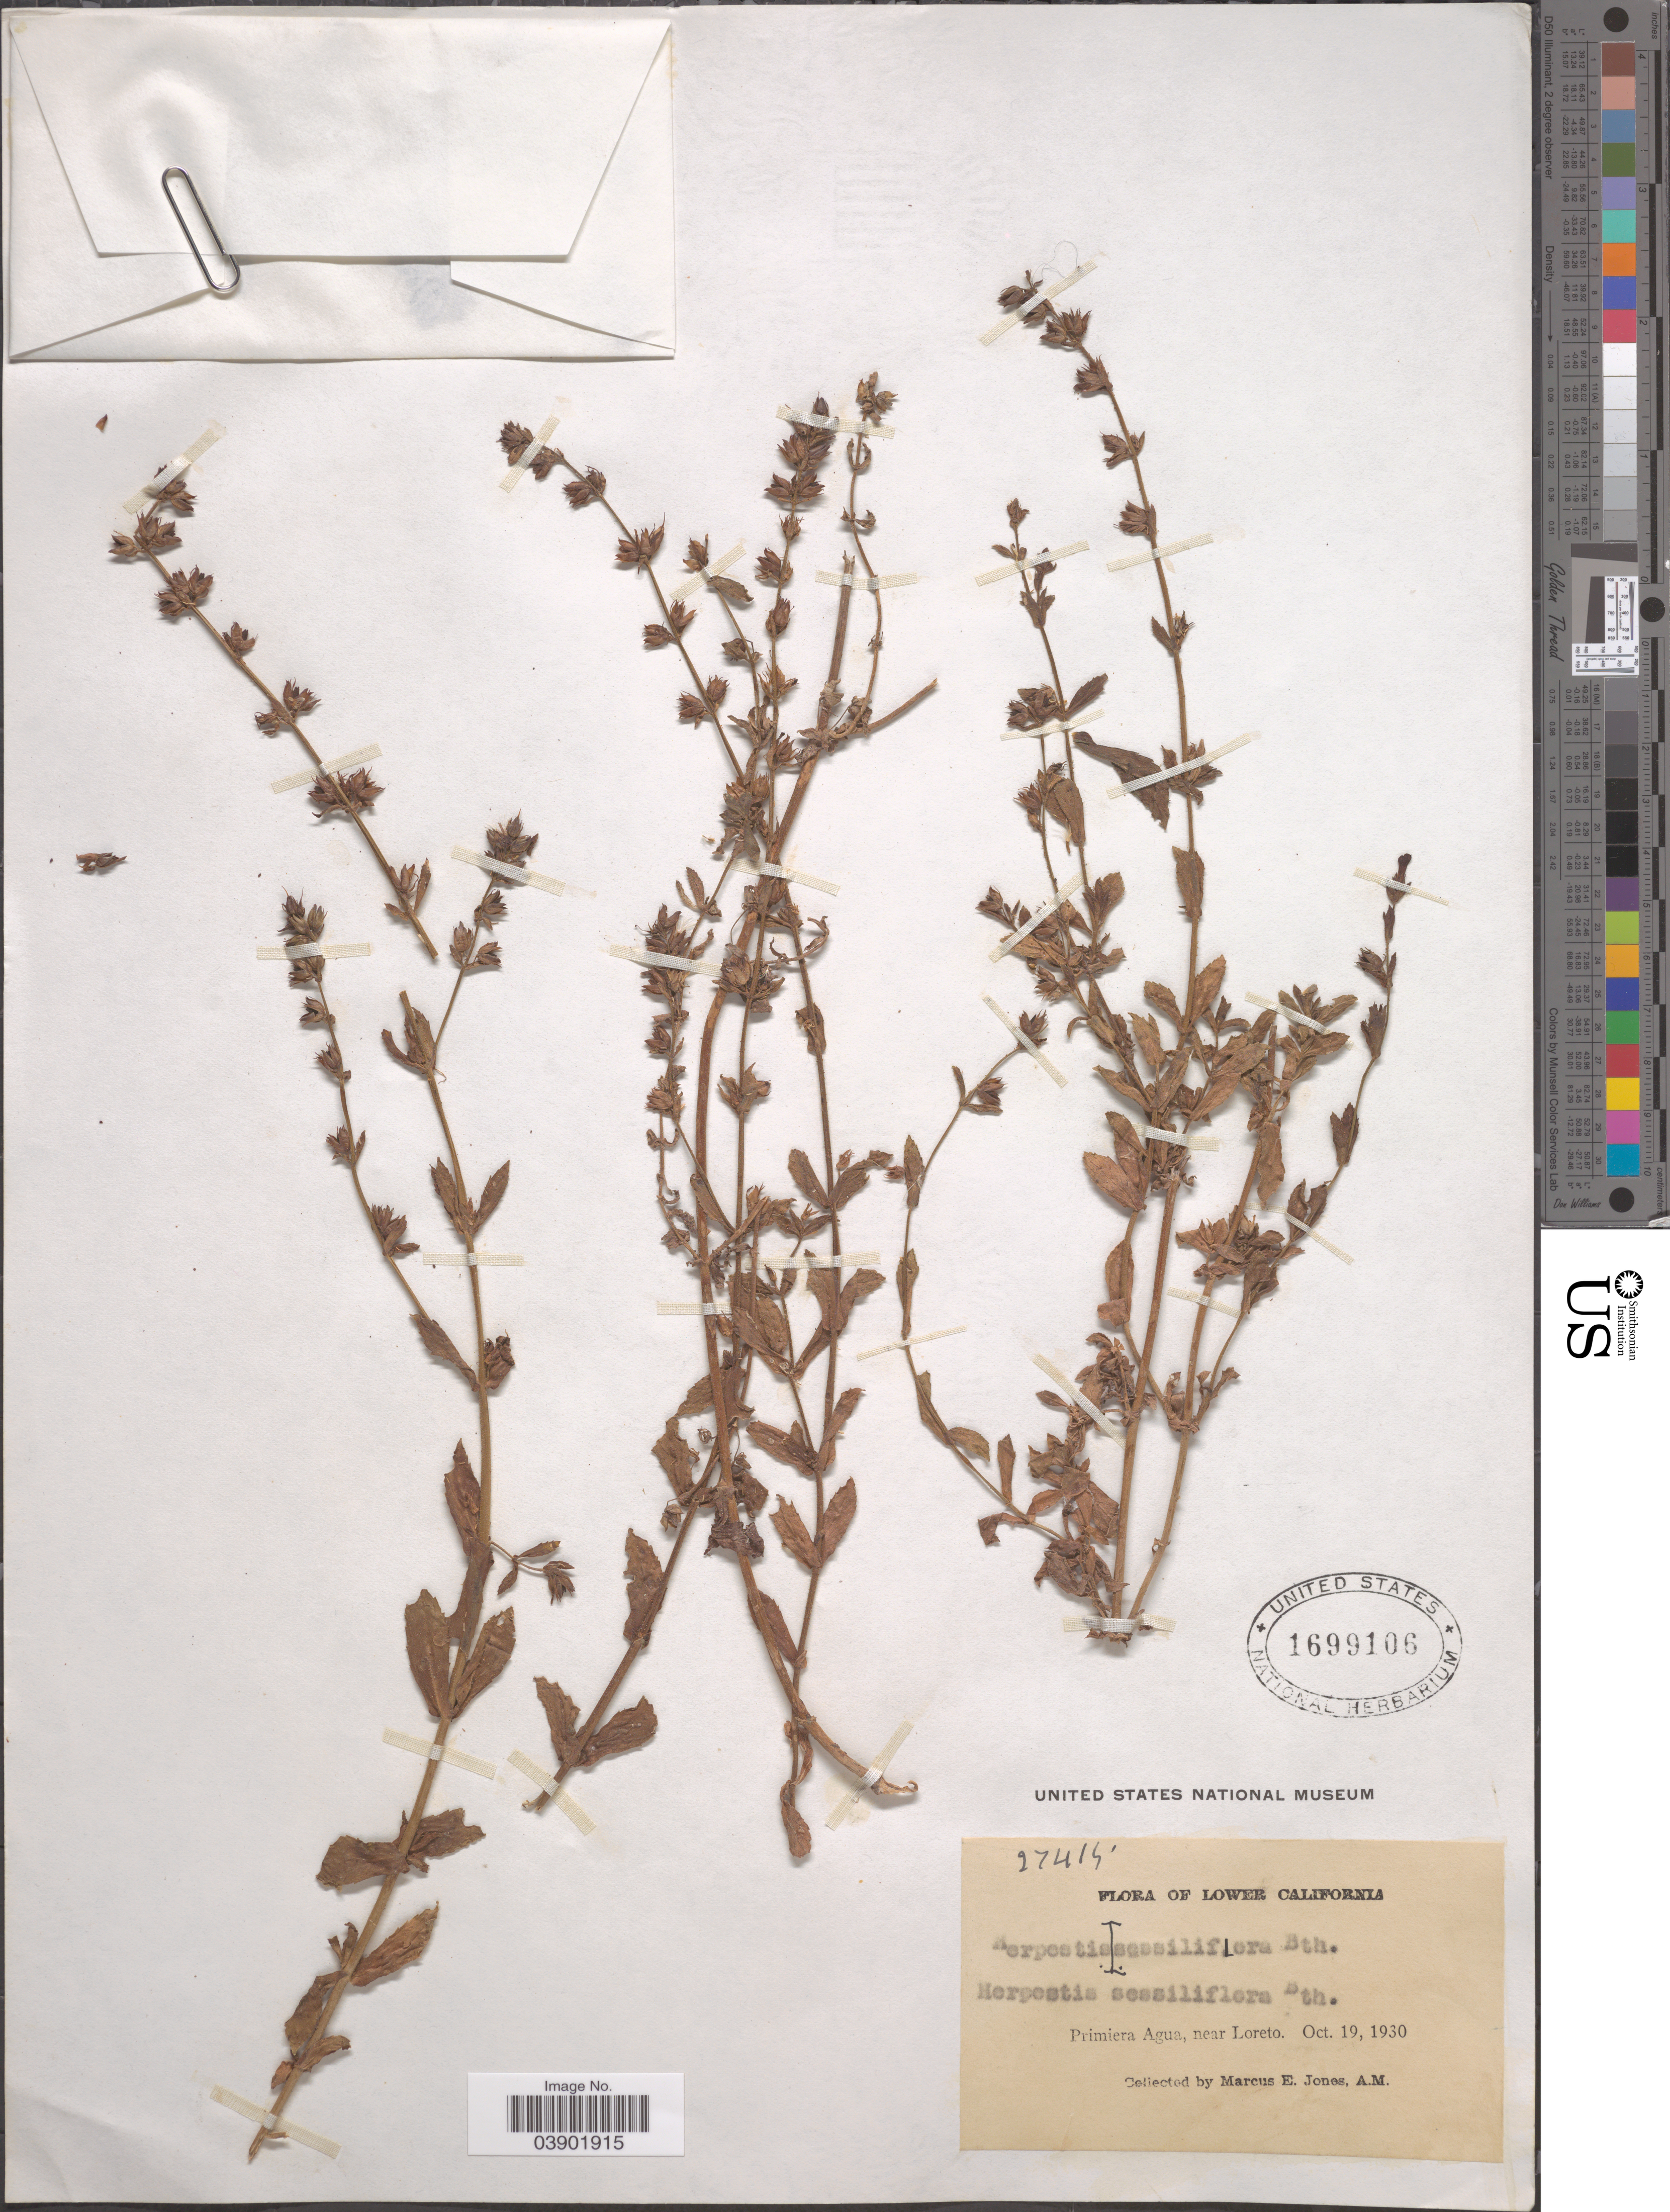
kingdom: Plantae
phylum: Tracheophyta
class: Magnoliopsida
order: Lamiales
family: Plantaginaceae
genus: Bacopa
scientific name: Bacopa sessiliflora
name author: (Benth.) Edwall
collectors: M. E. Jones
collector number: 27415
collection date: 1930-10-19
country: Mexico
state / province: Baja California Norte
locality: Lower California. Primiera Agua, near Loreto.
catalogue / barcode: US 1699106